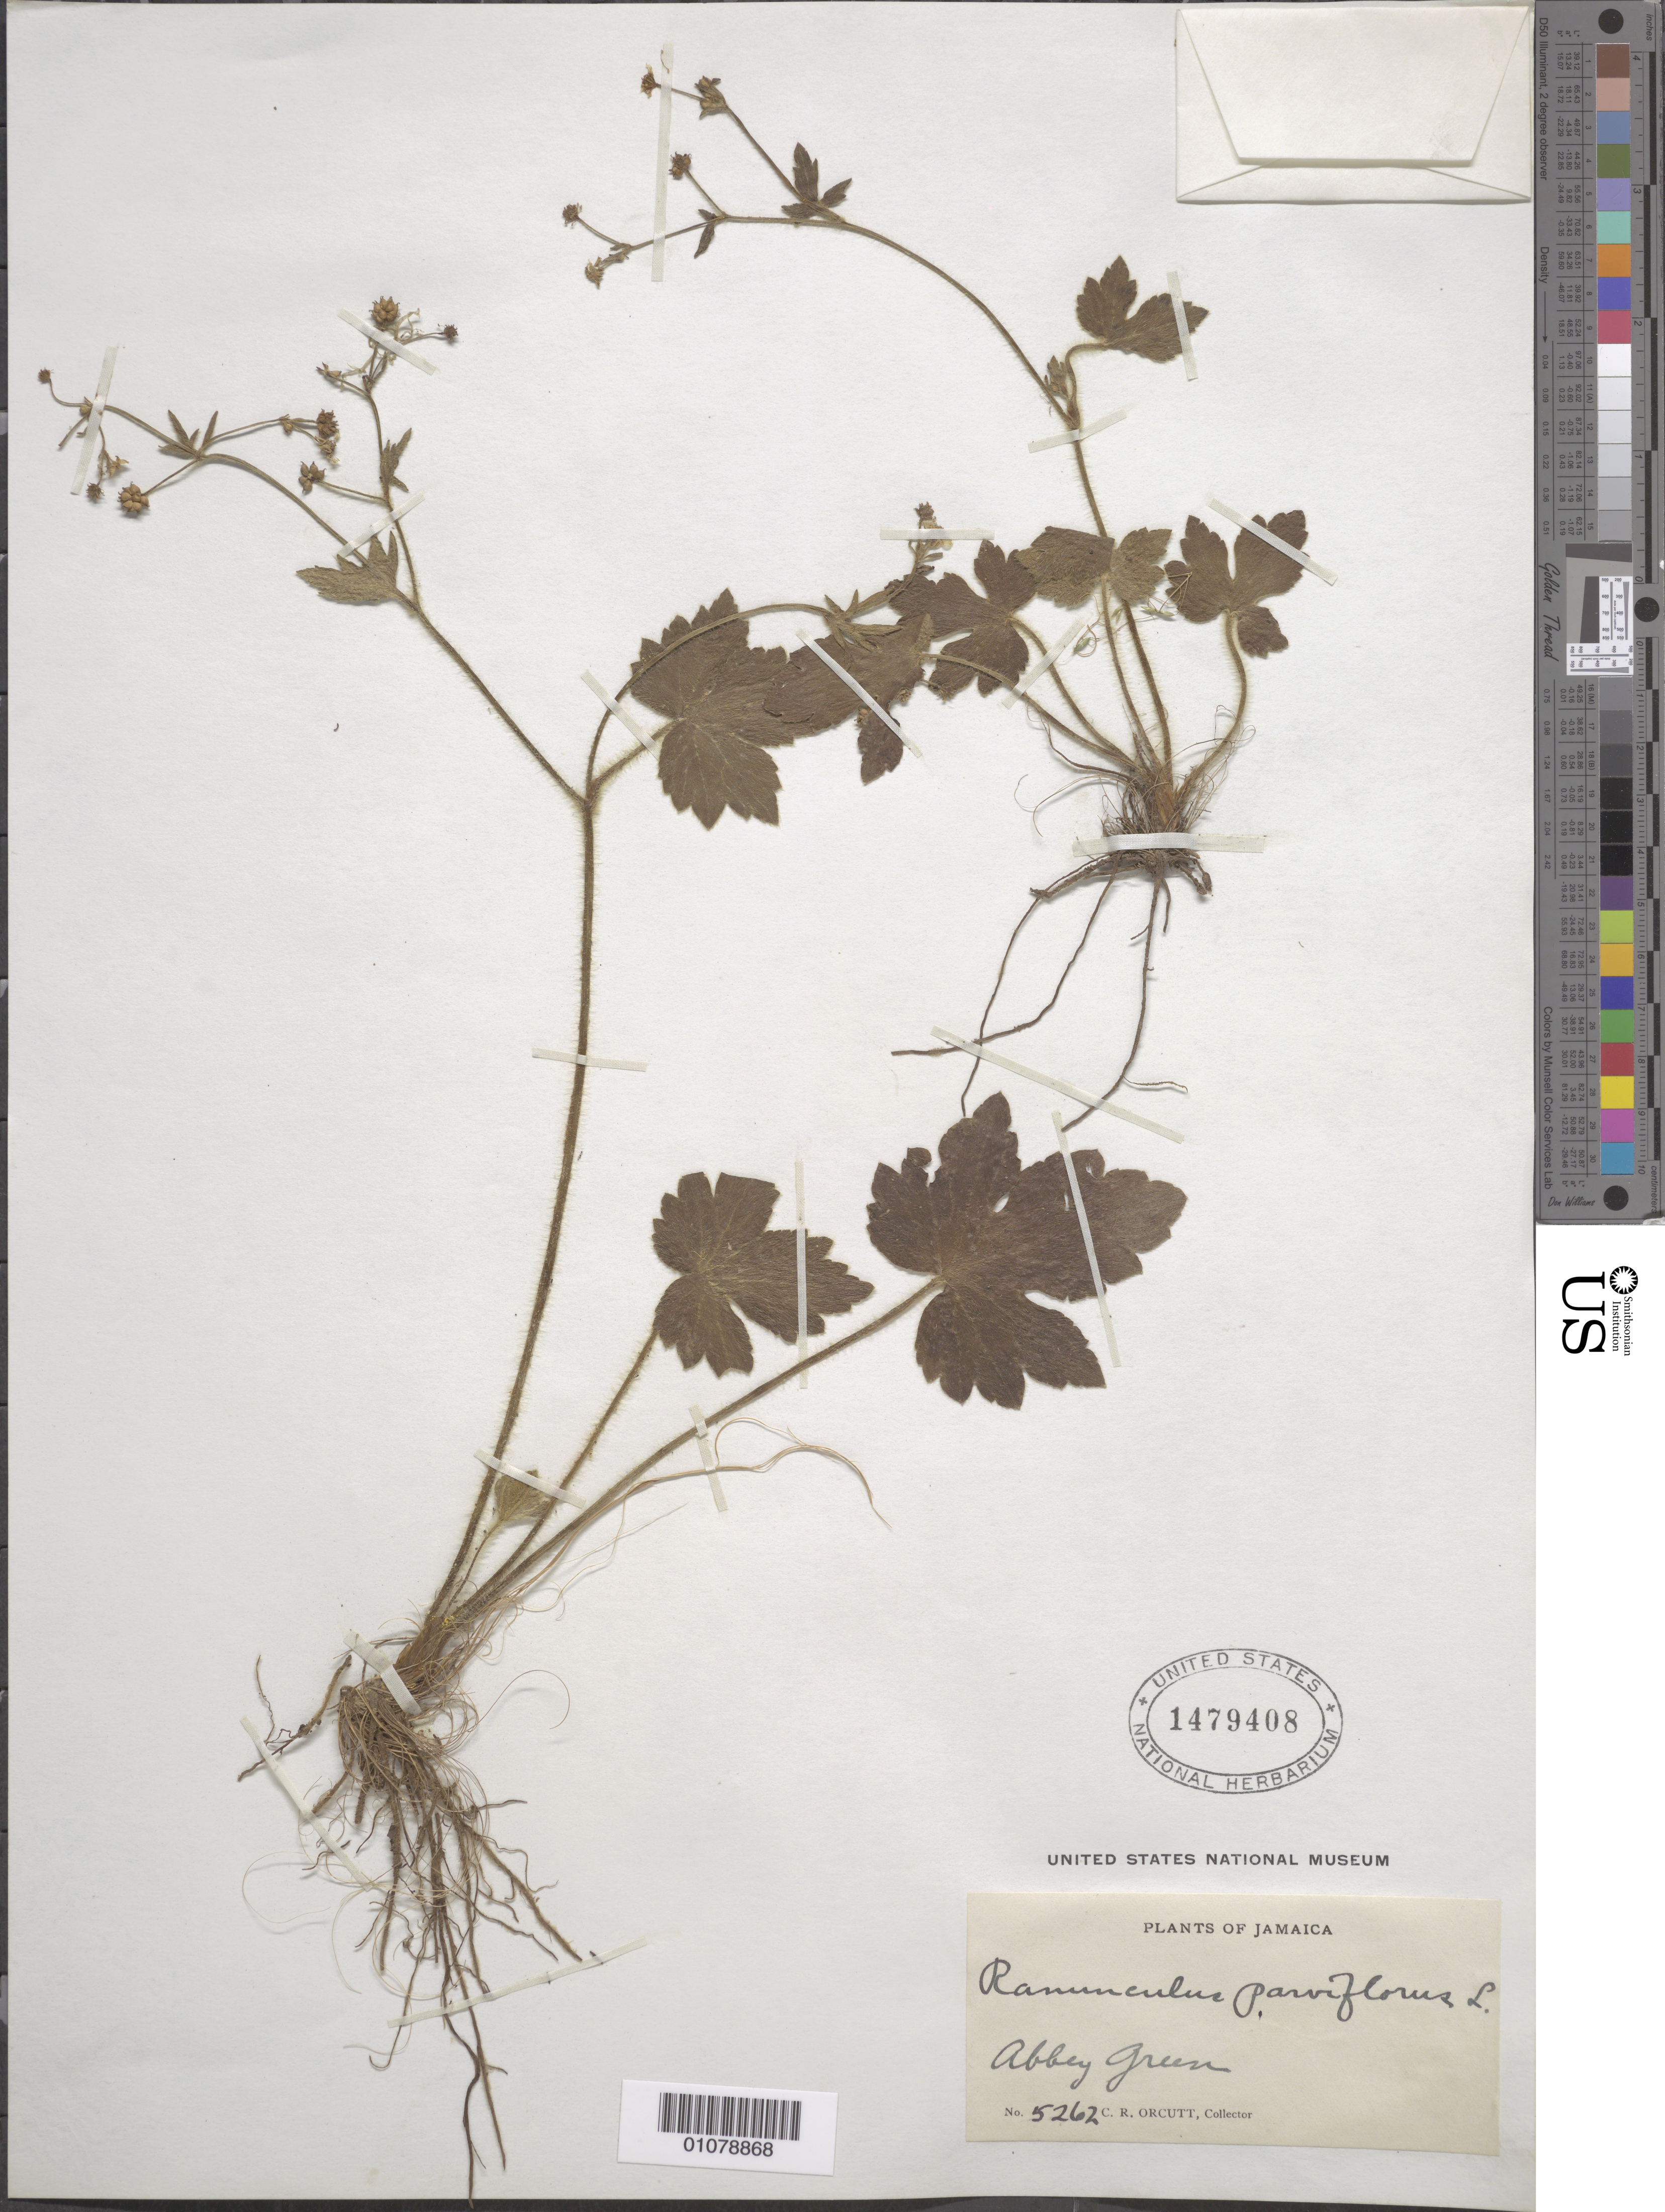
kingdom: Plantae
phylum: Tracheophyta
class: Magnoliopsida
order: Ranunculales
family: Ranunculaceae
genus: Ranunculus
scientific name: Ranunculus parviflorus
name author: L.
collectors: C. R. Orcutt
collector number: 5262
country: Jamaica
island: Jamaica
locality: Abbey Green (Between Portland and St. Thomas parishes)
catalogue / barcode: US 1479408